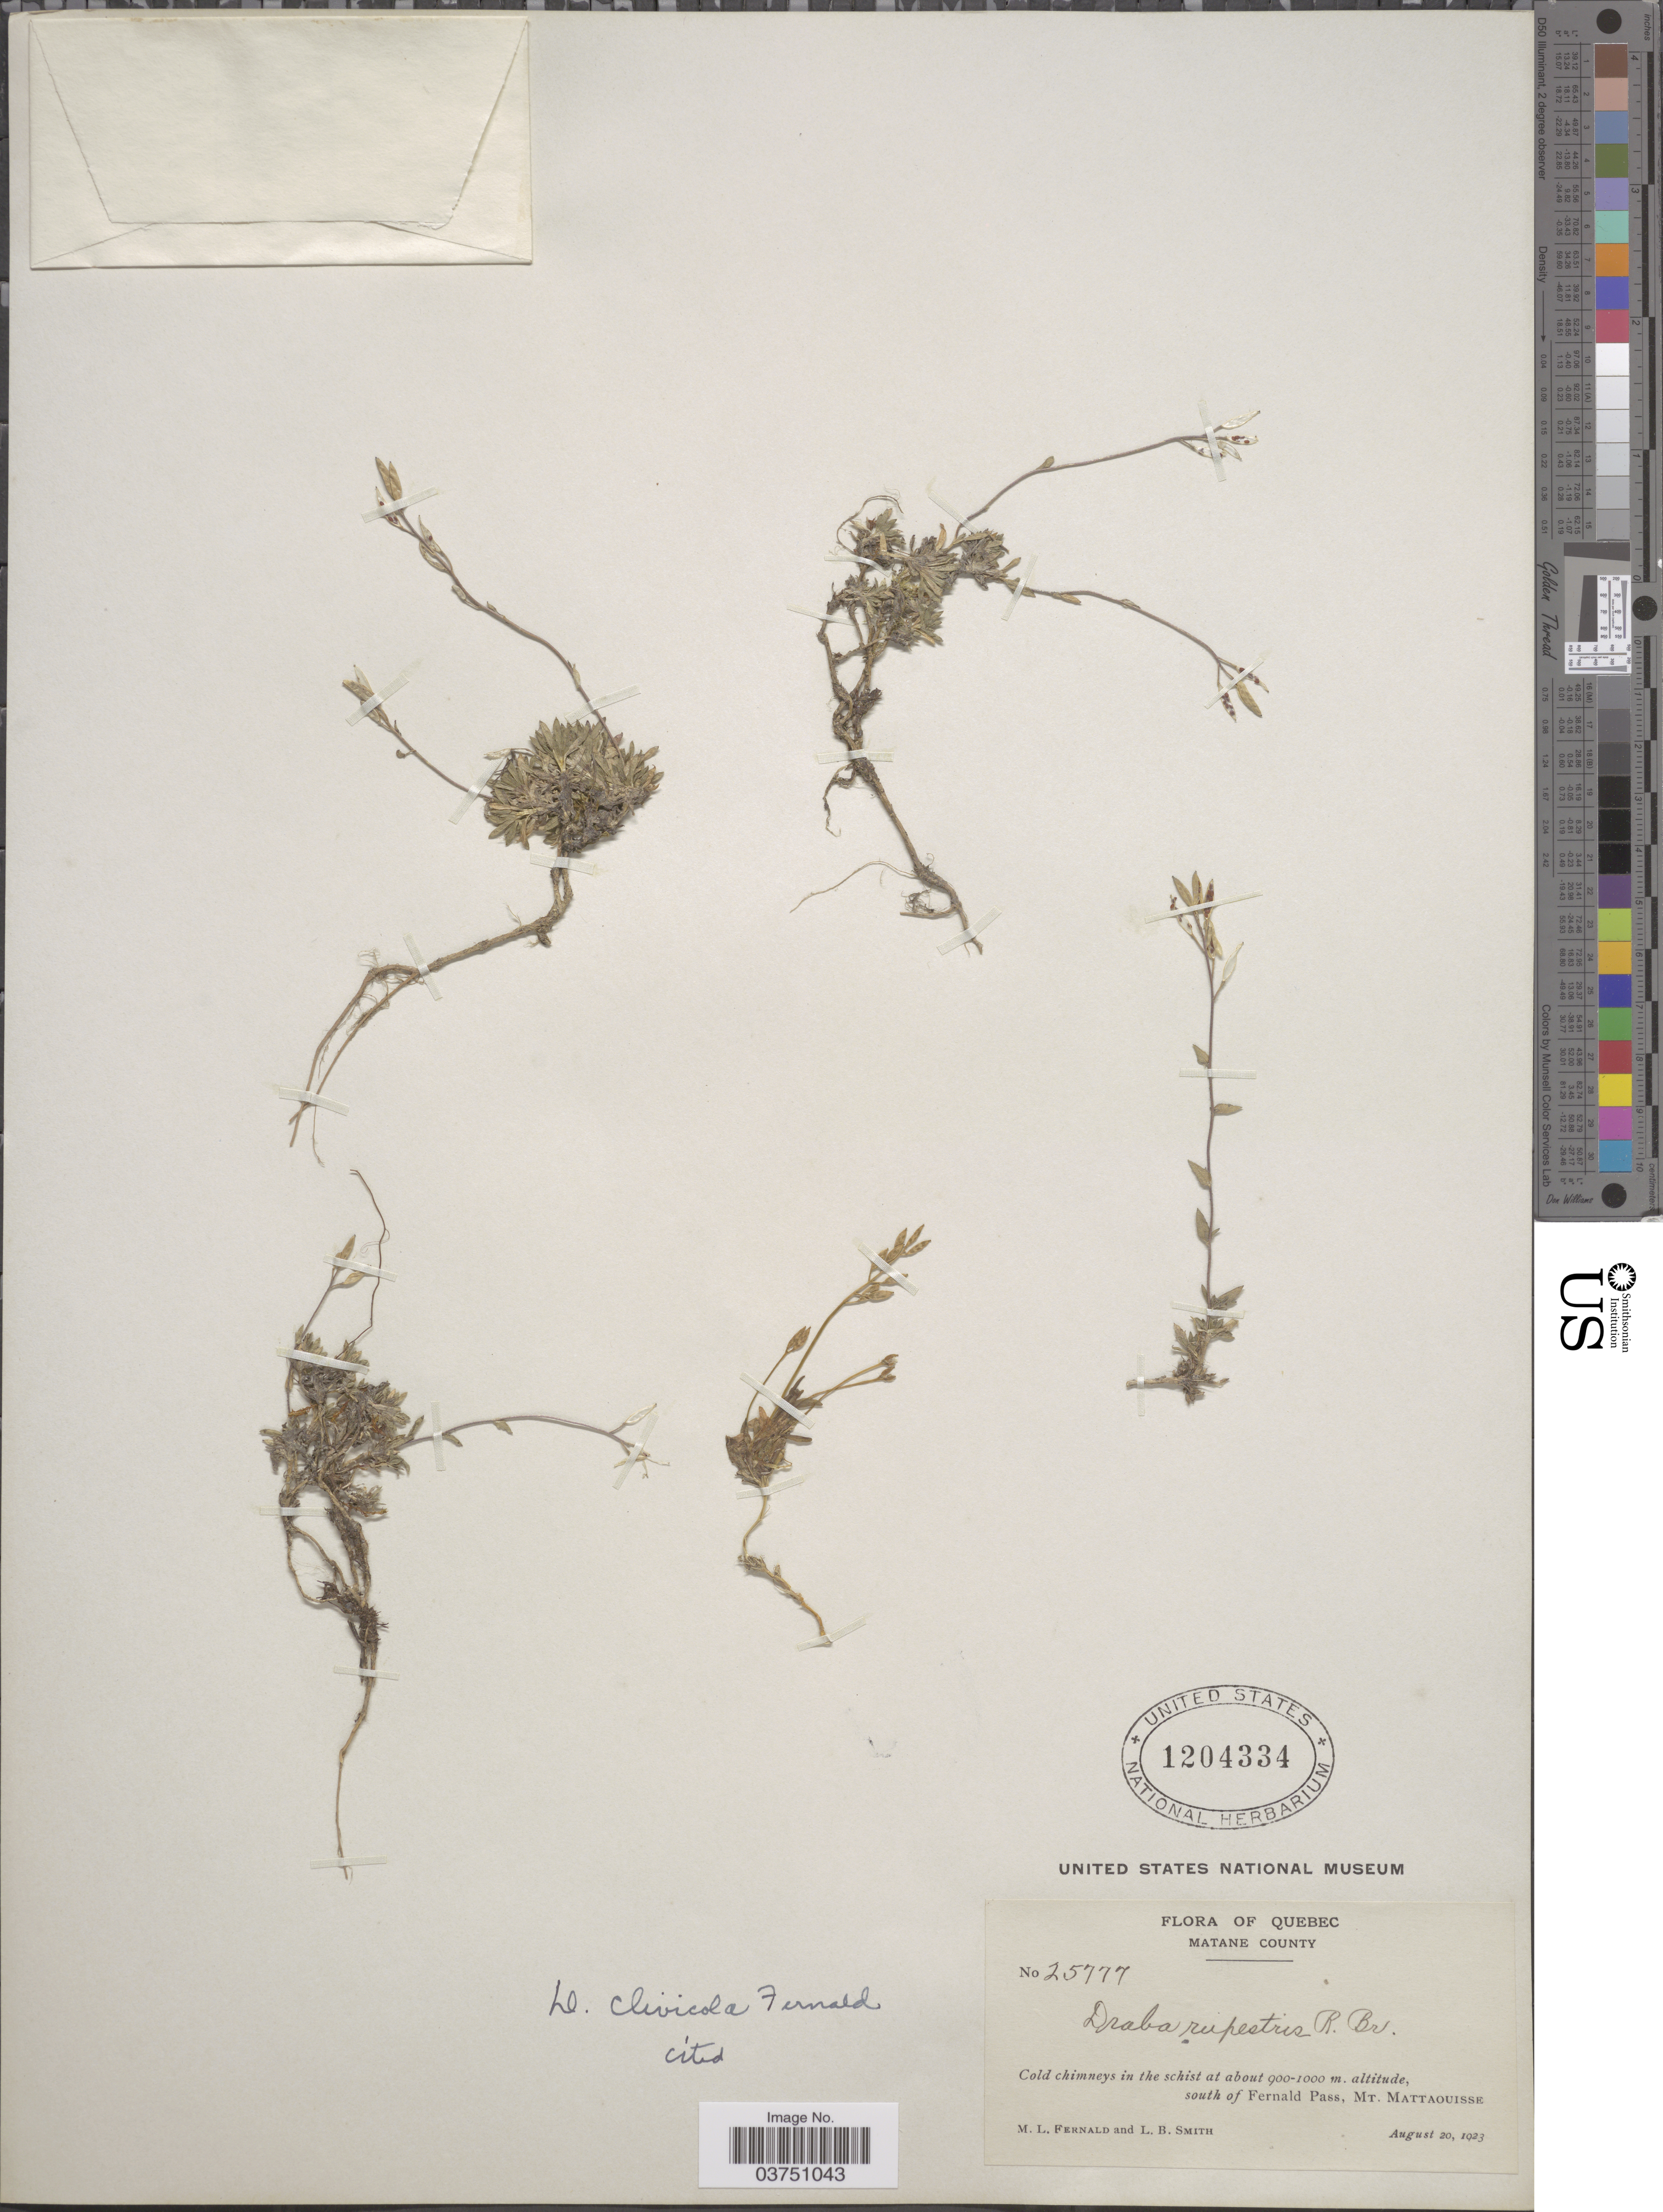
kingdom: Plantae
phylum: Tracheophyta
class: Magnoliopsida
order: Brassicales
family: Brassicaceae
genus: Draba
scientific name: Draba clivicola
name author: Fernald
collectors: M. L. Fernald & L. Smith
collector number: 25777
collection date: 1923-08-20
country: Canada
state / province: Quebec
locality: Matane County. South of Fernald Pass, Mt. Mattaouisse.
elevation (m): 900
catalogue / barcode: US 1204334